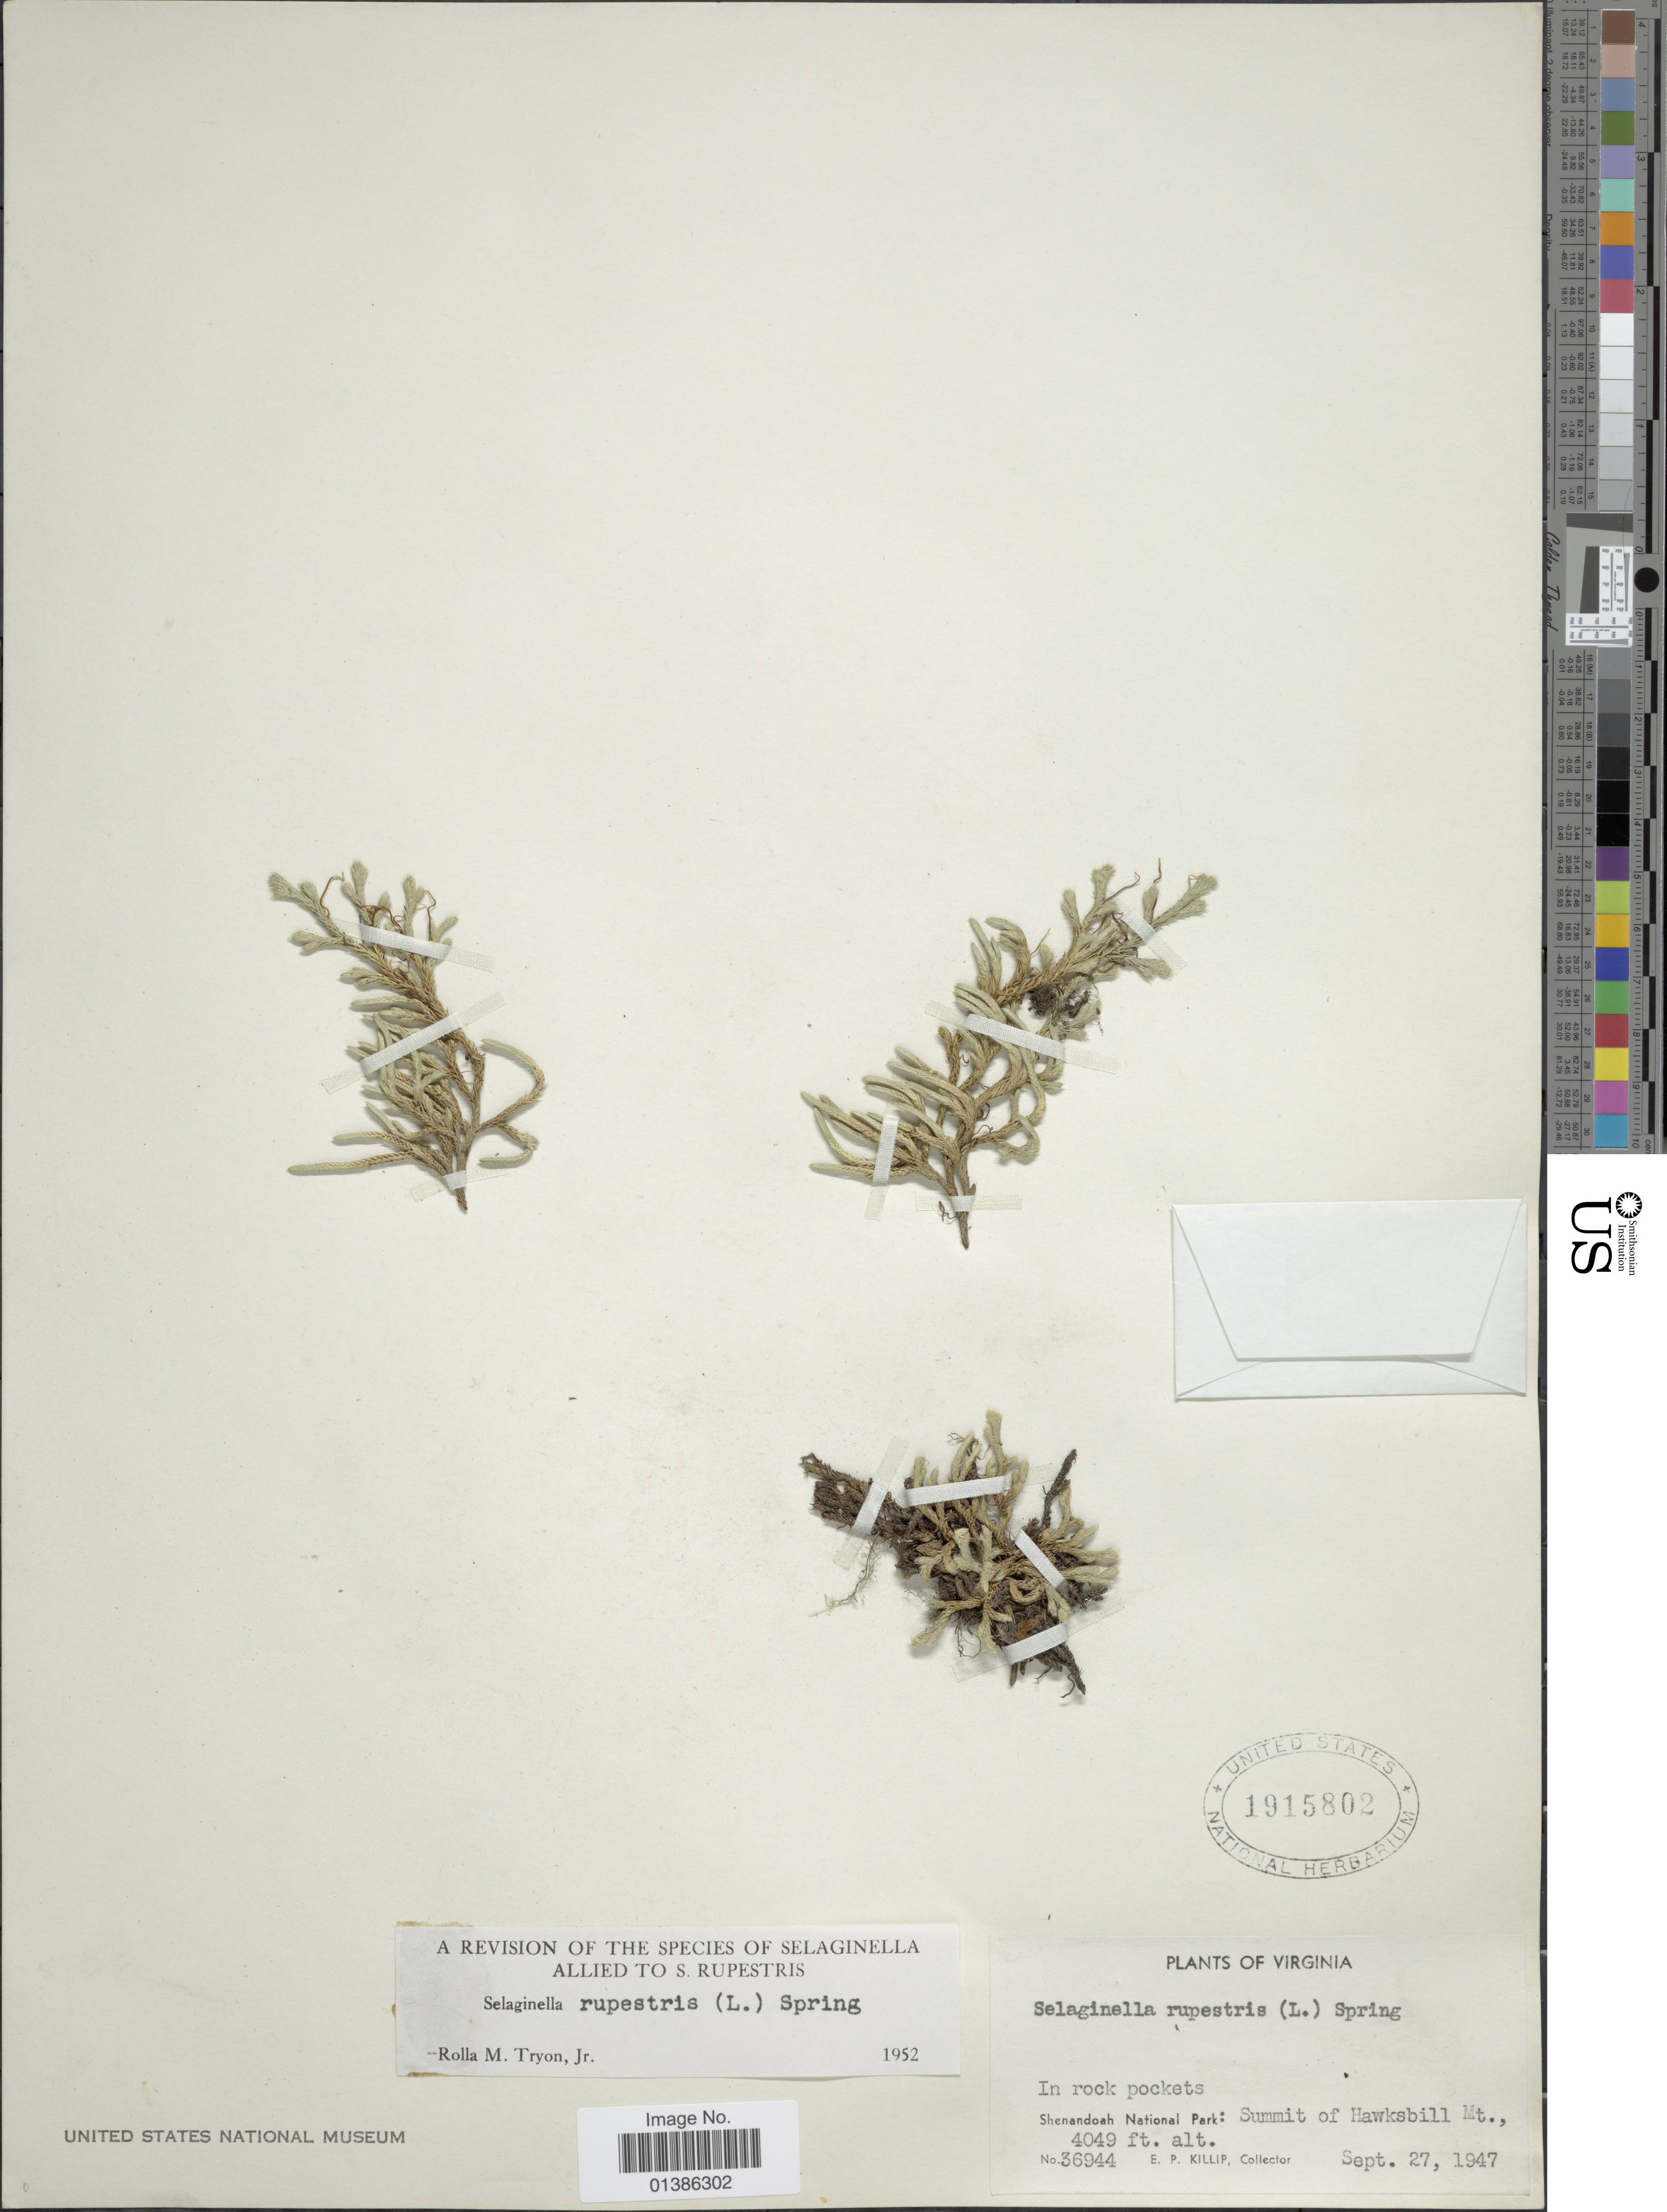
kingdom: Plantae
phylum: Tracheophyta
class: Lycopodiopsida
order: Selaginellales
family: Selaginellaceae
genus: Selaginella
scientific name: Selaginella rupestris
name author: (L.) Spring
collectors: E. P. Killip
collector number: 36944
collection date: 1947-09-27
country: United States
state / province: Virginia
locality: Shenandoah National Park: Summit of Hawksbill Mt.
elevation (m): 1234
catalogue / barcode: US 1915802